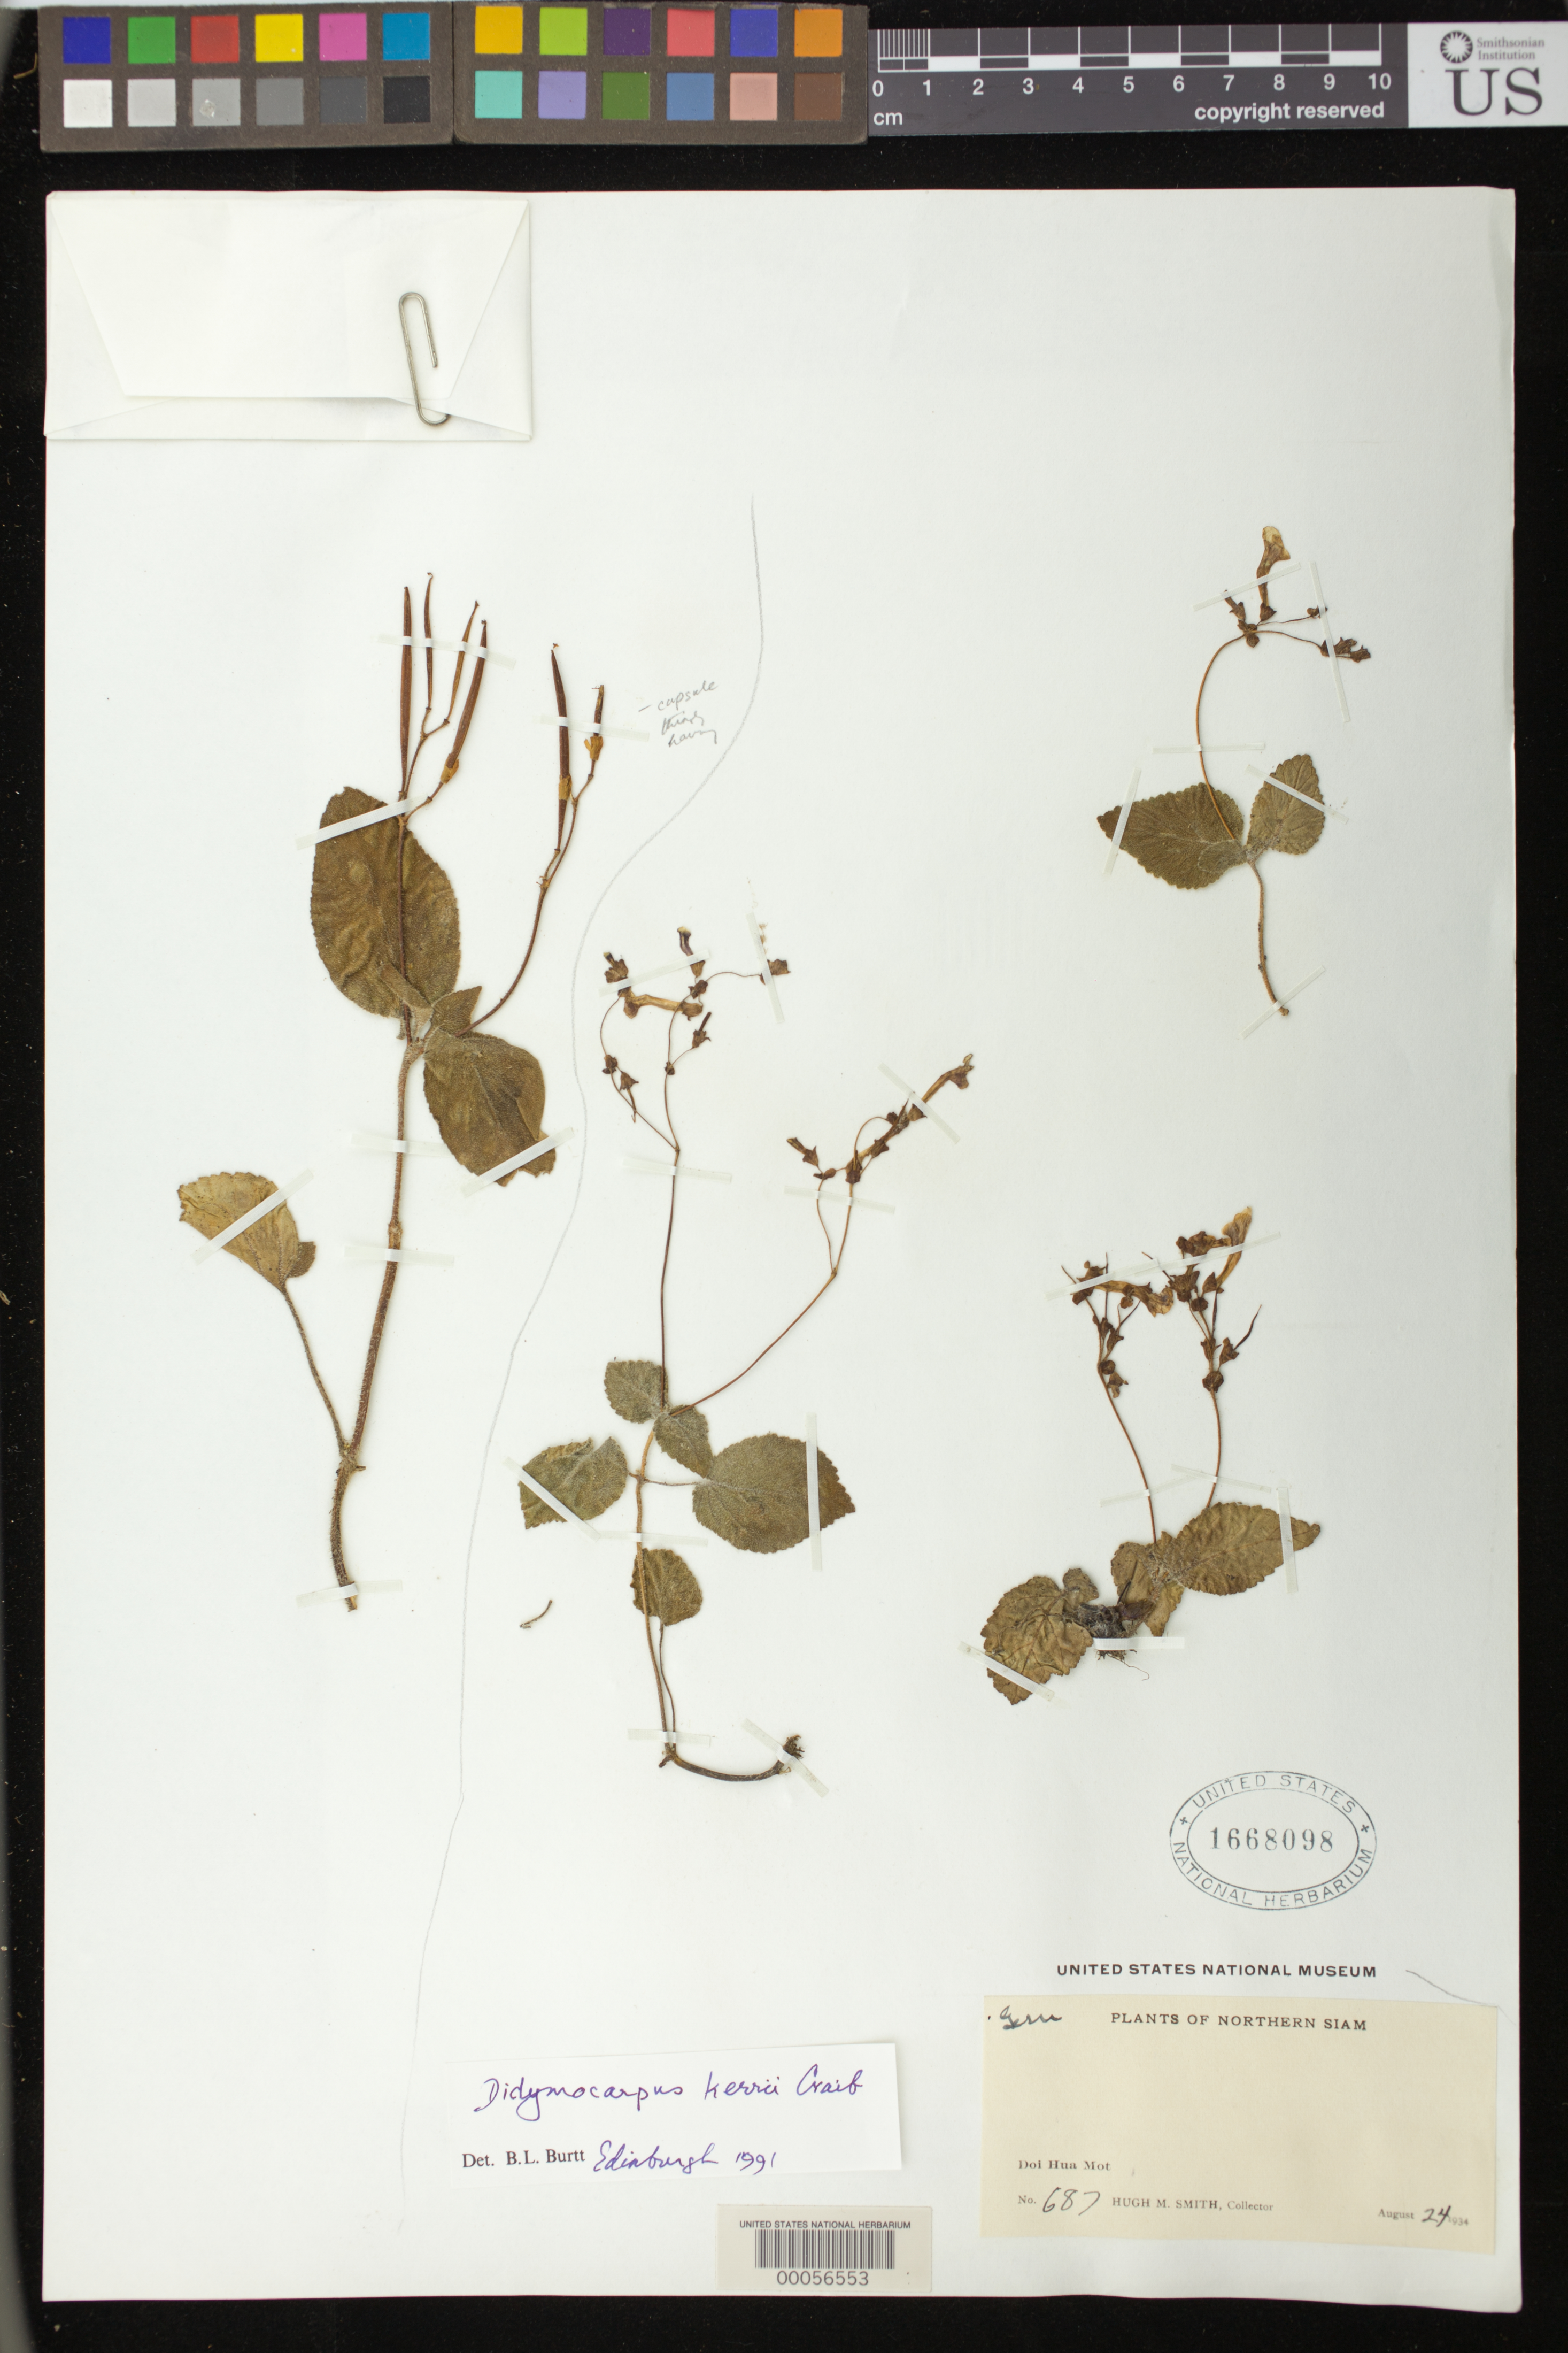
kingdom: Plantae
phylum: Tracheophyta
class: Magnoliopsida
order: Lamiales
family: Gesneriaceae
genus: Didymocarpus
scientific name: Didymocarpus yunnanensis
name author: (Franch.) W.W. Sm.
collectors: H. M. Smith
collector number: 687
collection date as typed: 24 Aug 1934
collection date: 1934-08-24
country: Thailand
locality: Doi hua mot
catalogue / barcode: US 1668098